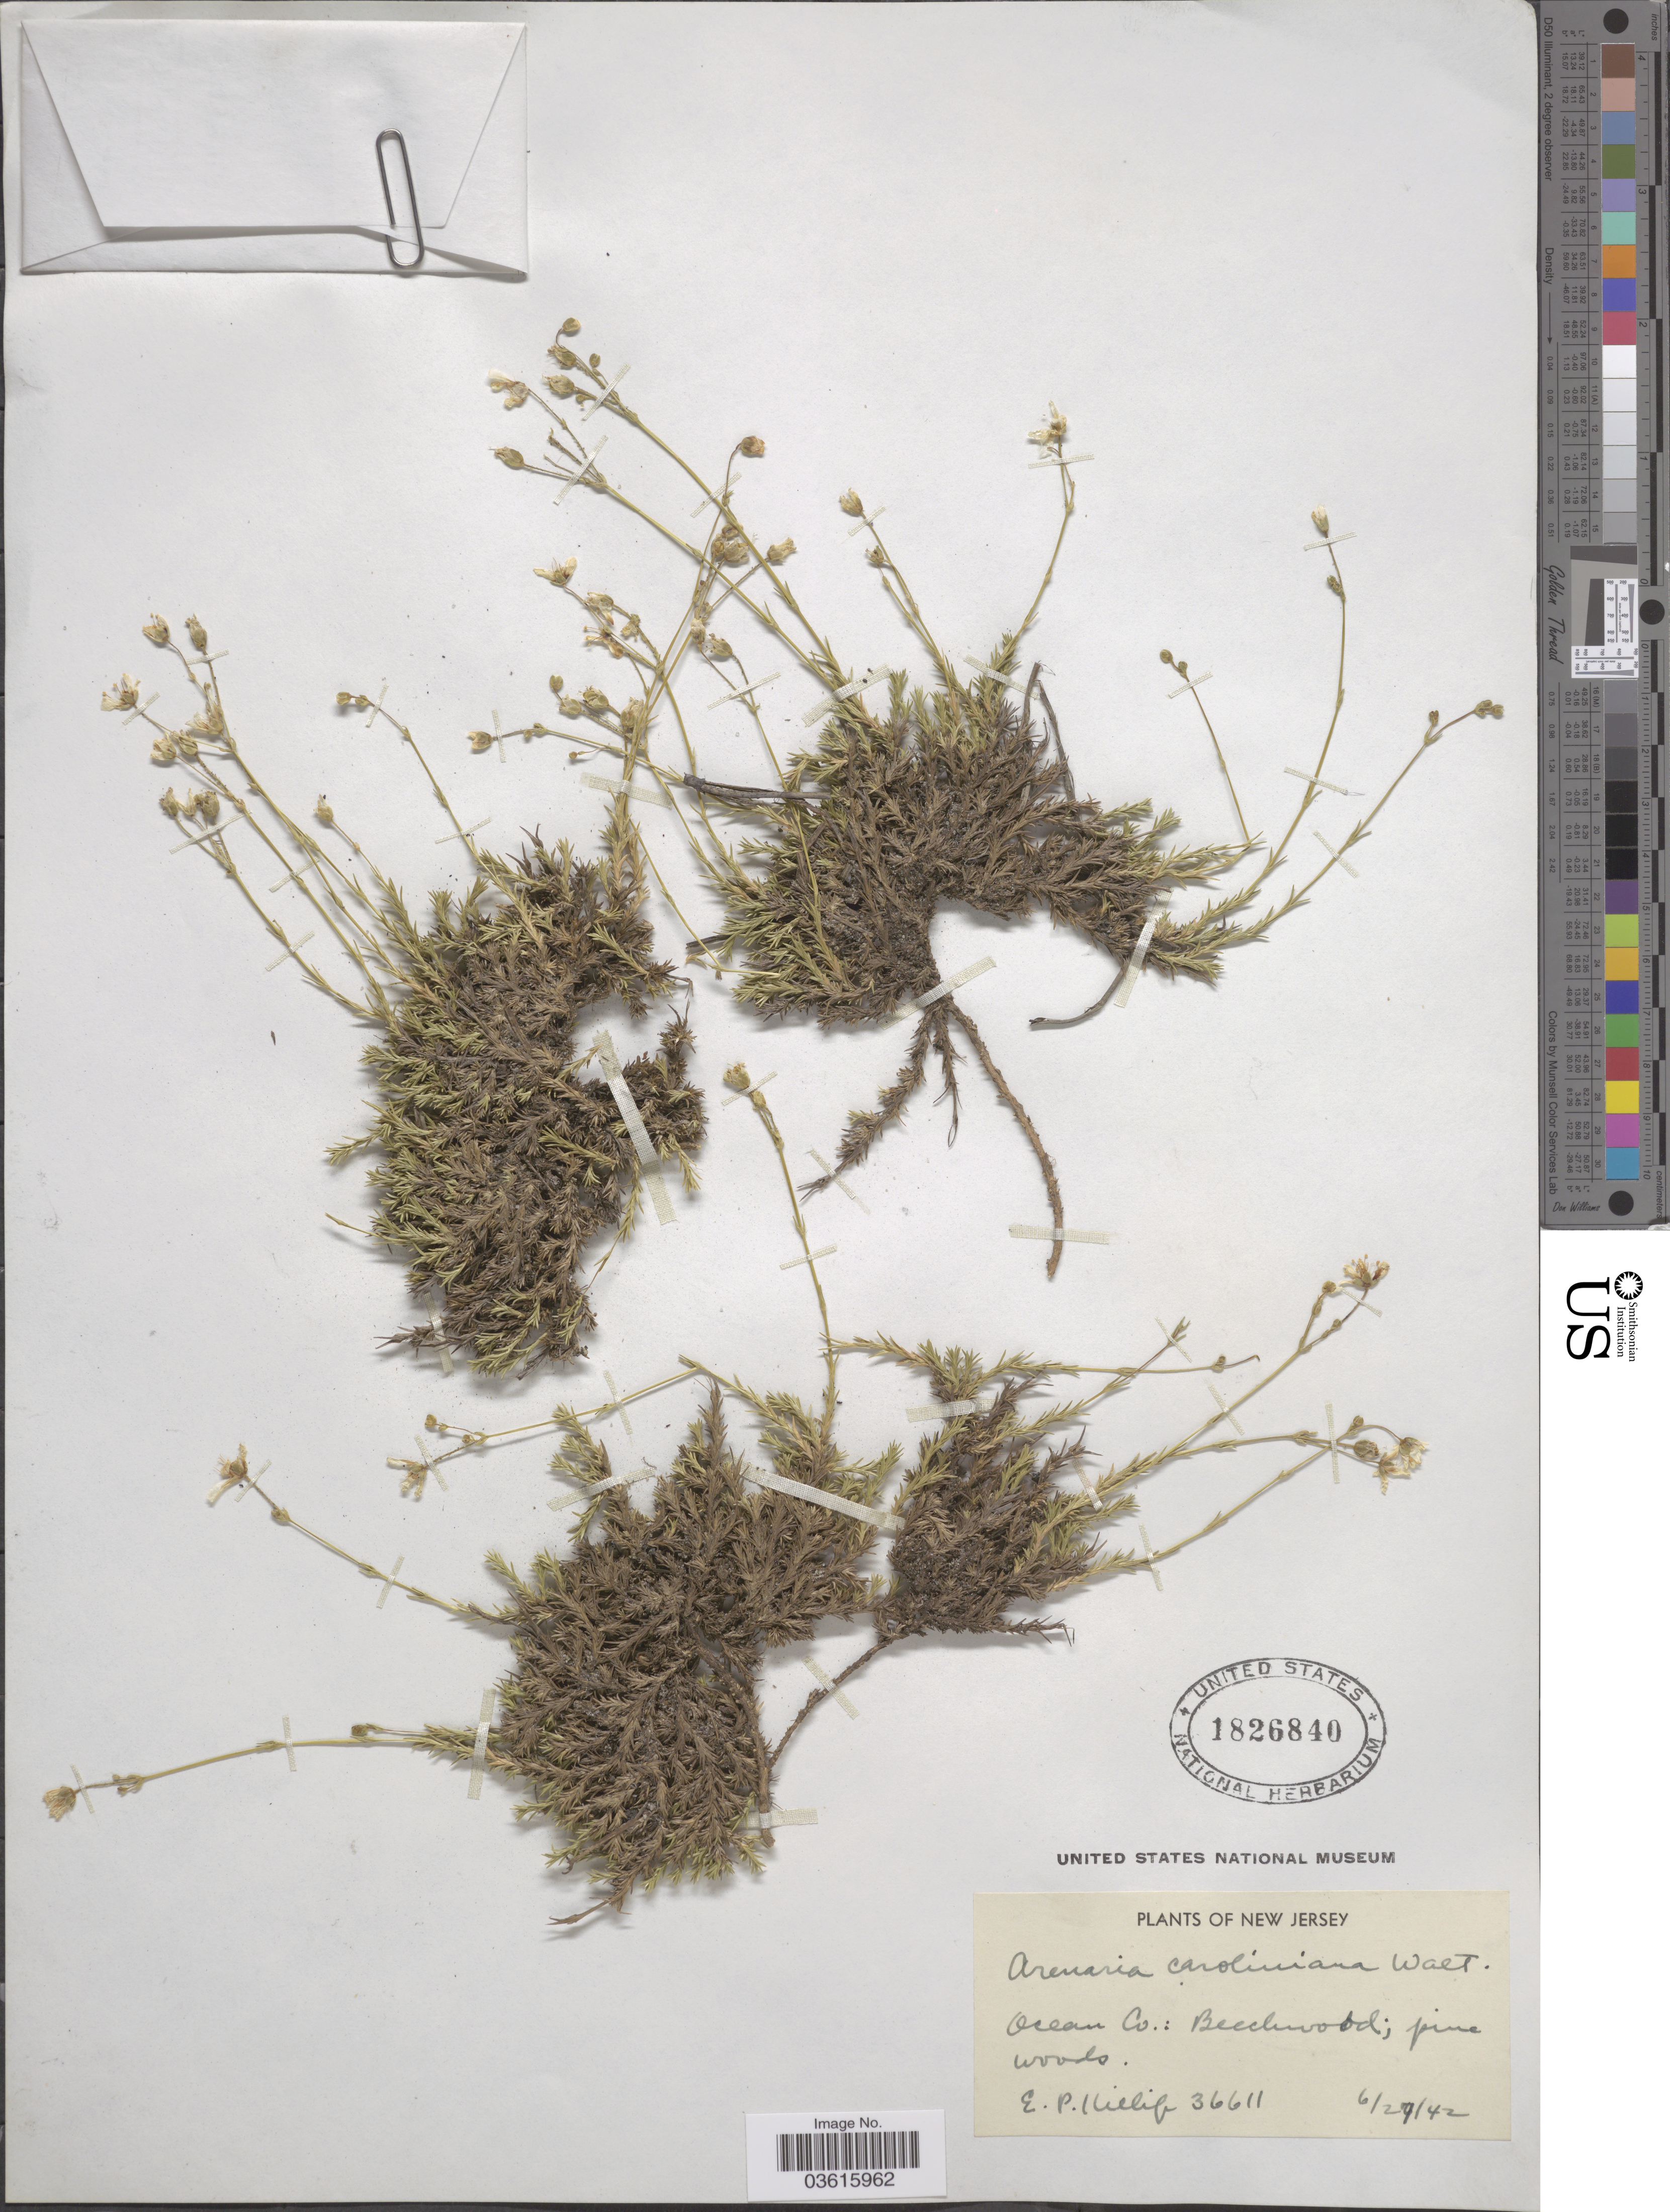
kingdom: Plantae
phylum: Tracheophyta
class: Magnoliopsida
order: Caryophyllales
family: Caryophyllaceae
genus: Minuartia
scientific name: Minuartia caroliniana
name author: (Walter) Mattf.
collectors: E. P. Killip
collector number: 36611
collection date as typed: Transcribed d/m/y: 29/6/42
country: United States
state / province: New Jersey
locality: Ocean Co.: Beachwood.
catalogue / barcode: US 1826840